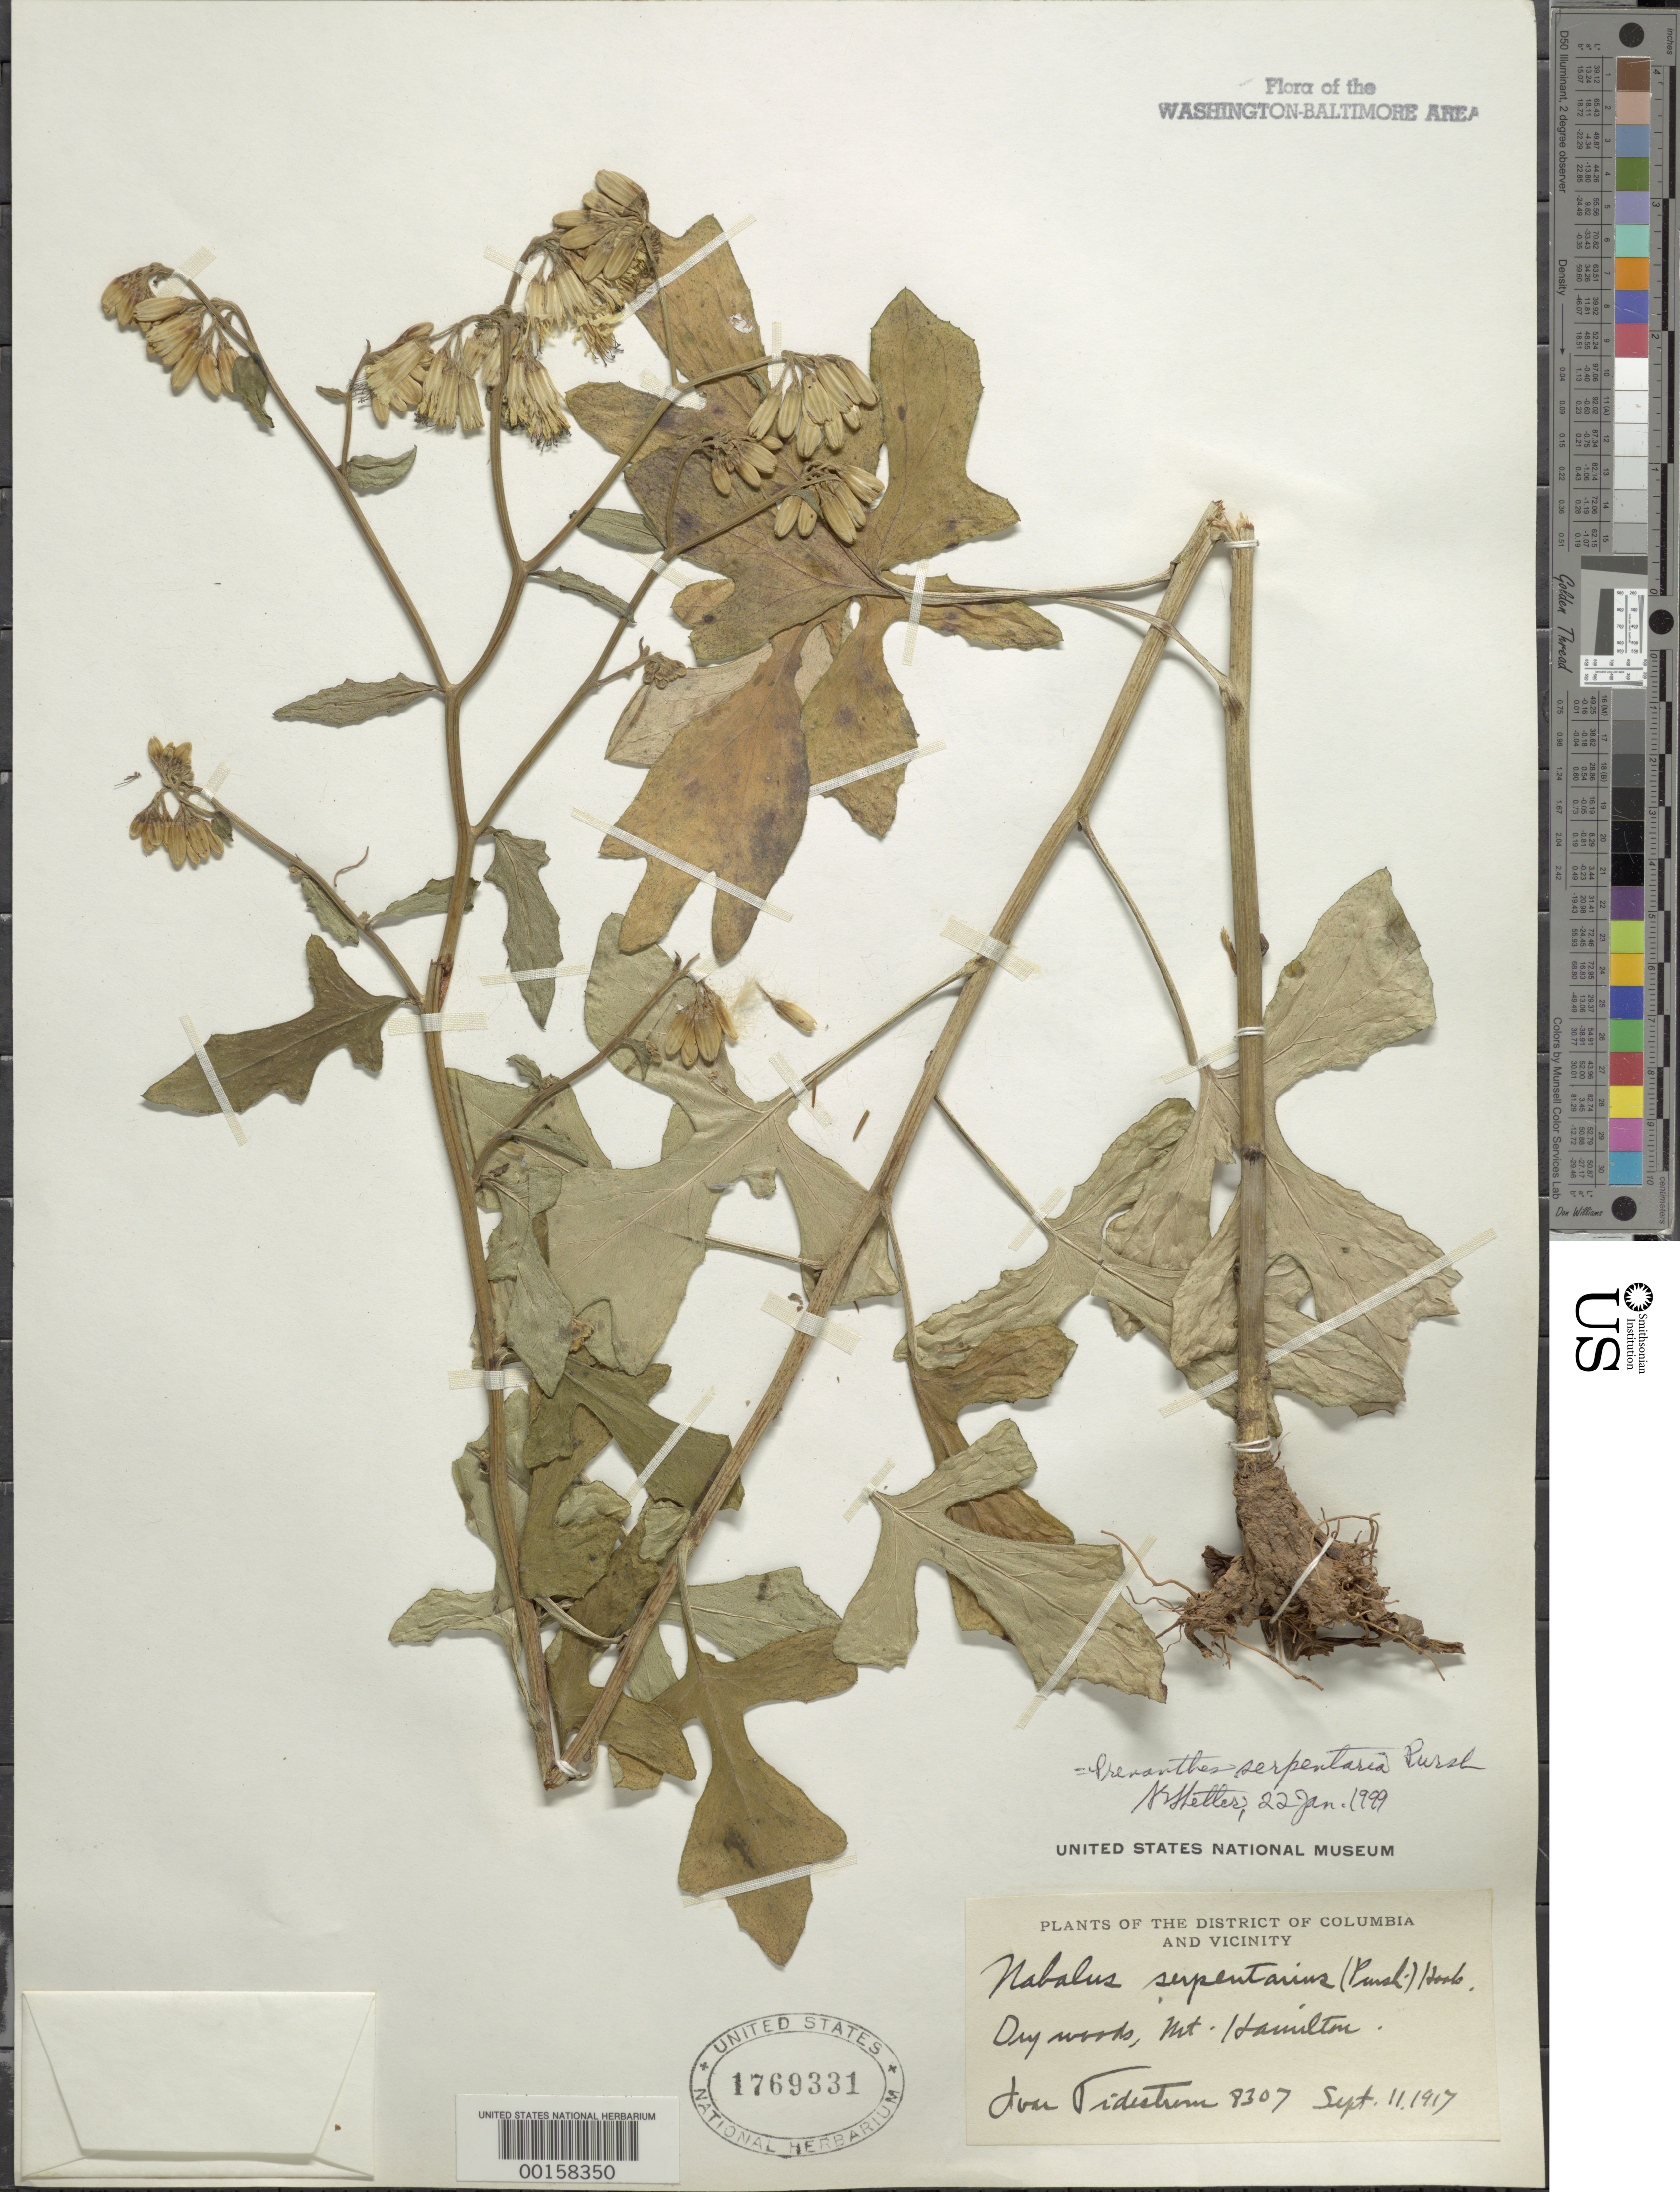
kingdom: Plantae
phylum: Tracheophyta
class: Magnoliopsida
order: Asterales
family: Asteraceae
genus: Nabalus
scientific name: Nabalus serpentarius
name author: (Pursh) Hook.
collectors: I. F. Tidestrom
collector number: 8307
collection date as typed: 11 Sep 1917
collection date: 1917-09-11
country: United States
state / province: District of Columbia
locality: Mount Hamilton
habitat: Dry woods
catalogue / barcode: US 1769331